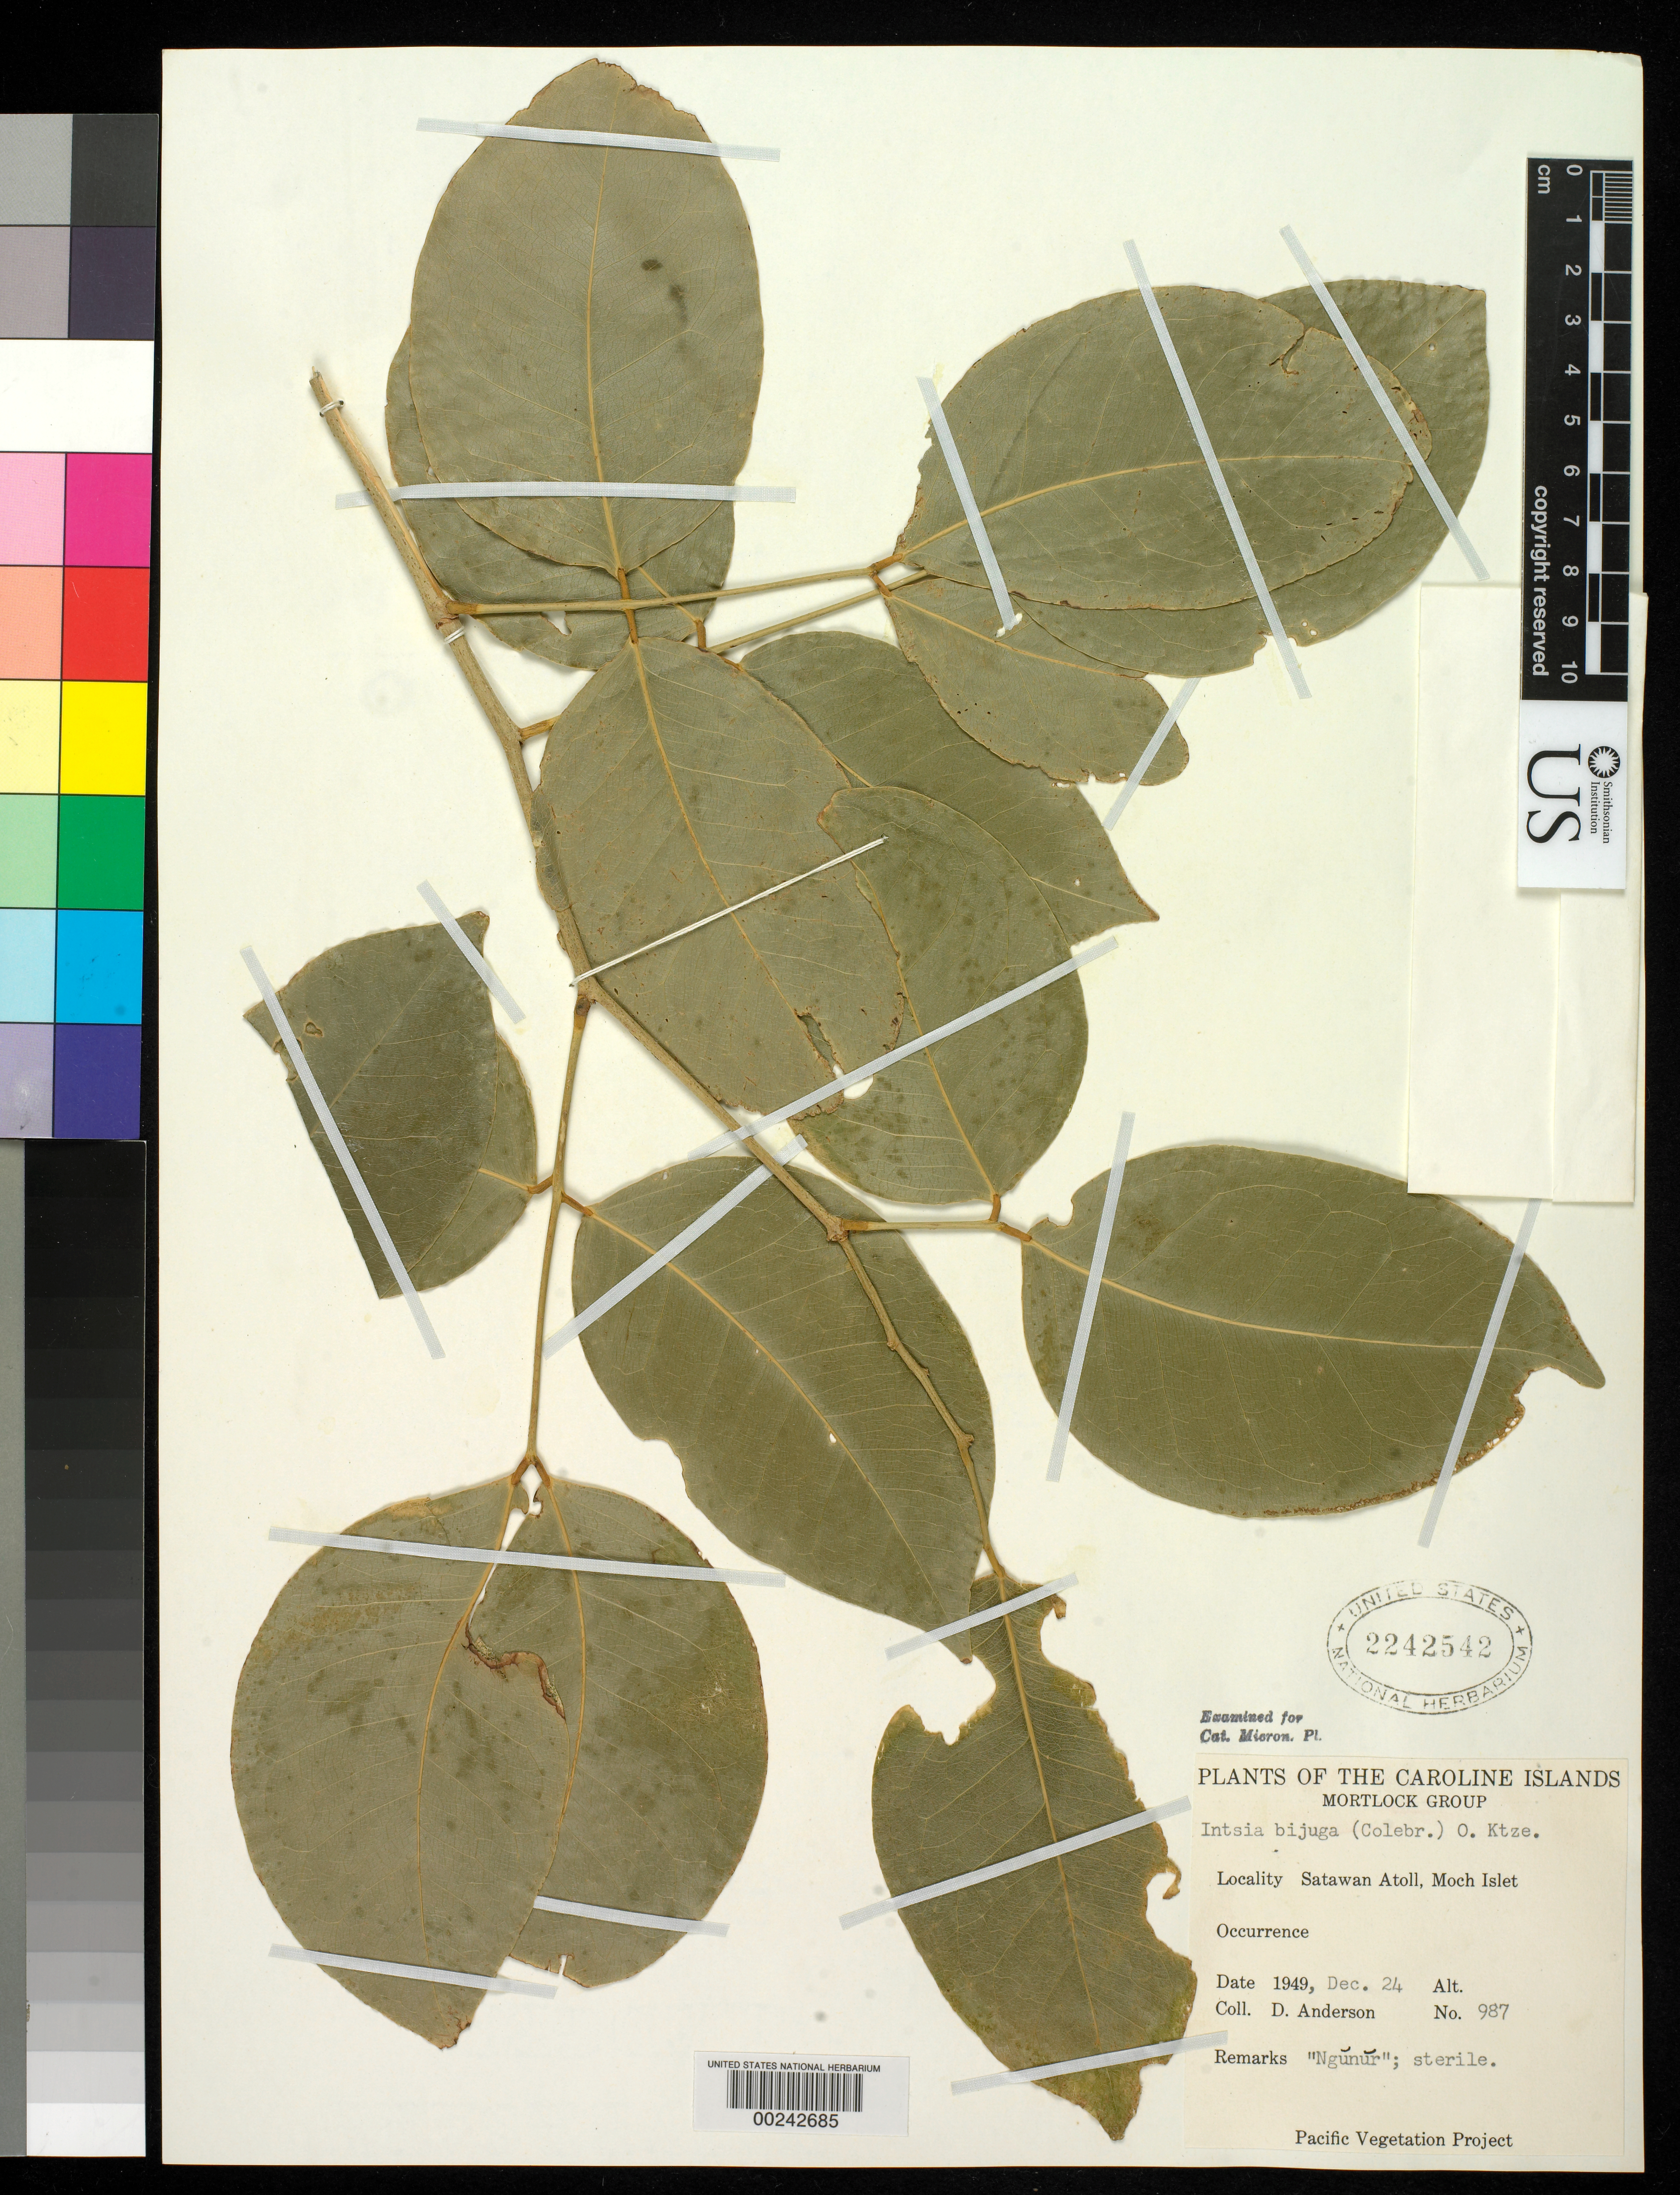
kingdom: Plantae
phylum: Tracheophyta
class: Magnoliopsida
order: Fabales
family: Fabaceae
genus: Intsia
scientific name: Intsia bijuga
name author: (Colebr.) Kuntze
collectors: D. Anderson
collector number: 987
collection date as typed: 24 Dec 1949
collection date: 1949-12-24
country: Micronesia, Federated States of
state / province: Truk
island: Satawan Atoll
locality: Moch Islet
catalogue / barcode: US 2242542